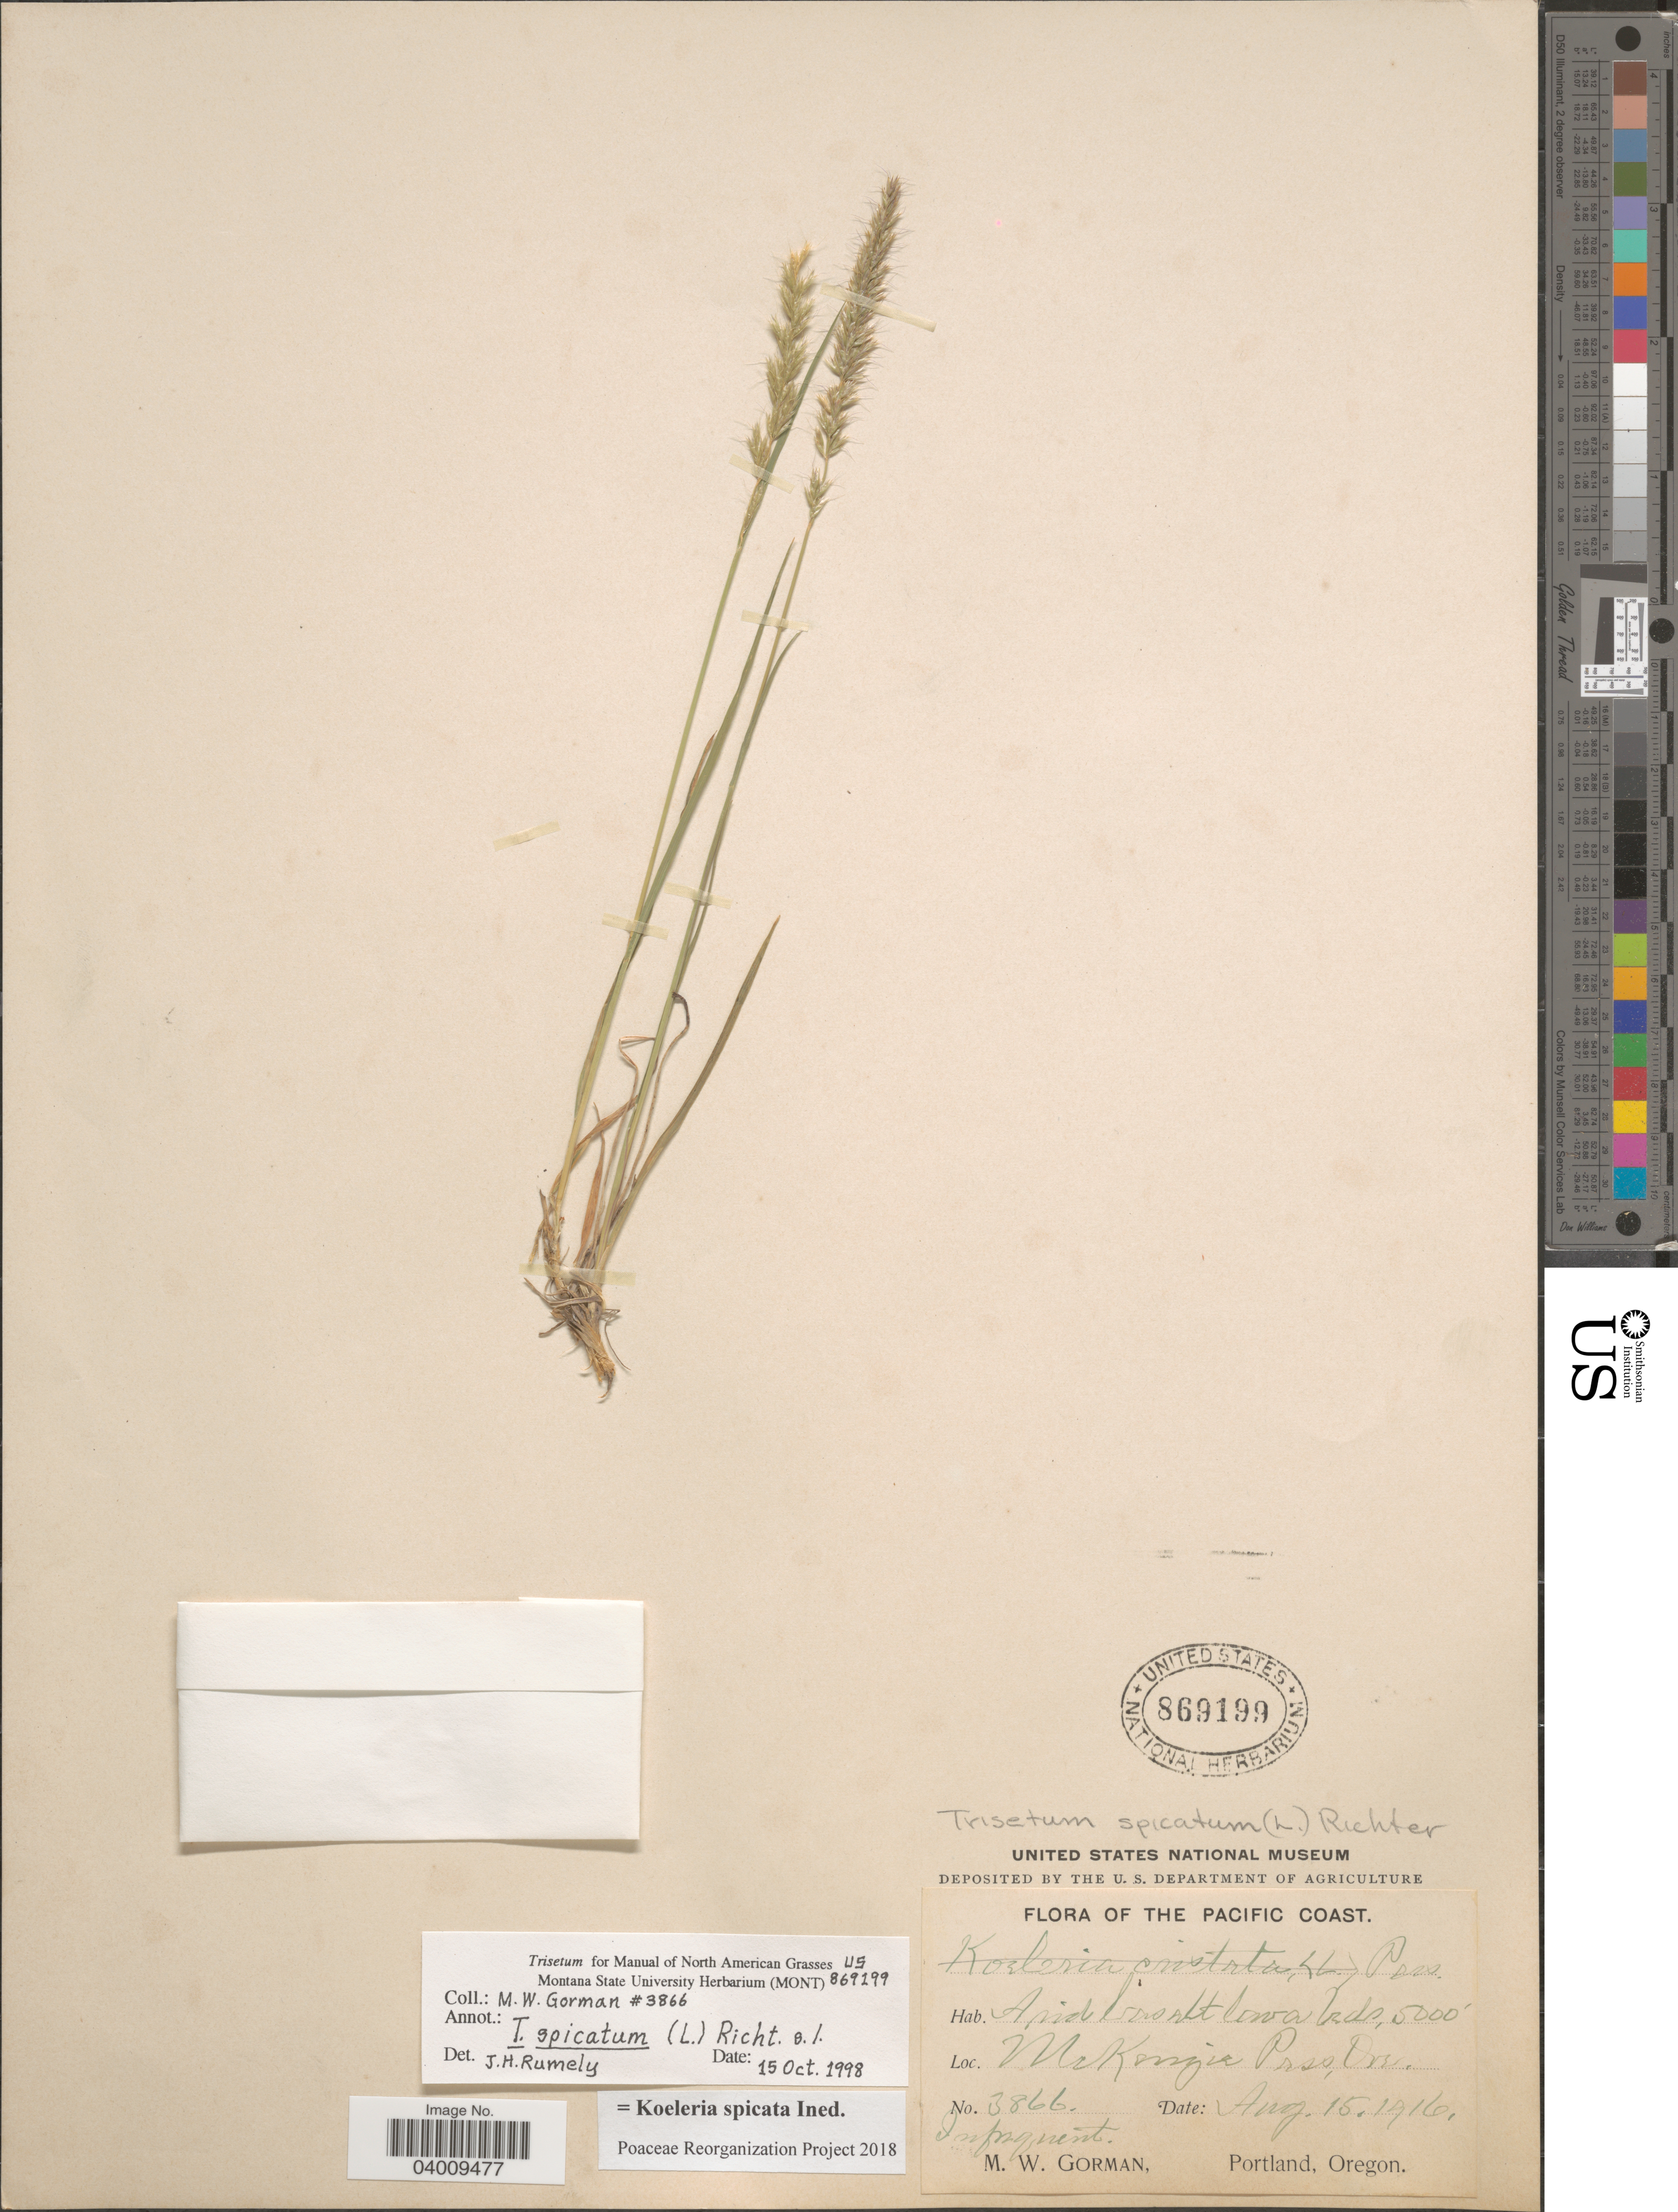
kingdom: Plantae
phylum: Tracheophyta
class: Liliopsida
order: Poales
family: Poaceae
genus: Koeleria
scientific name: Koeleria spicata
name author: (L.) Barberá et al.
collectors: M. W. Gorman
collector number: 3866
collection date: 1916-08-15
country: United States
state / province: Oregon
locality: Pacific Coast. McKongie Pass.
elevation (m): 1524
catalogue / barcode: US 869199